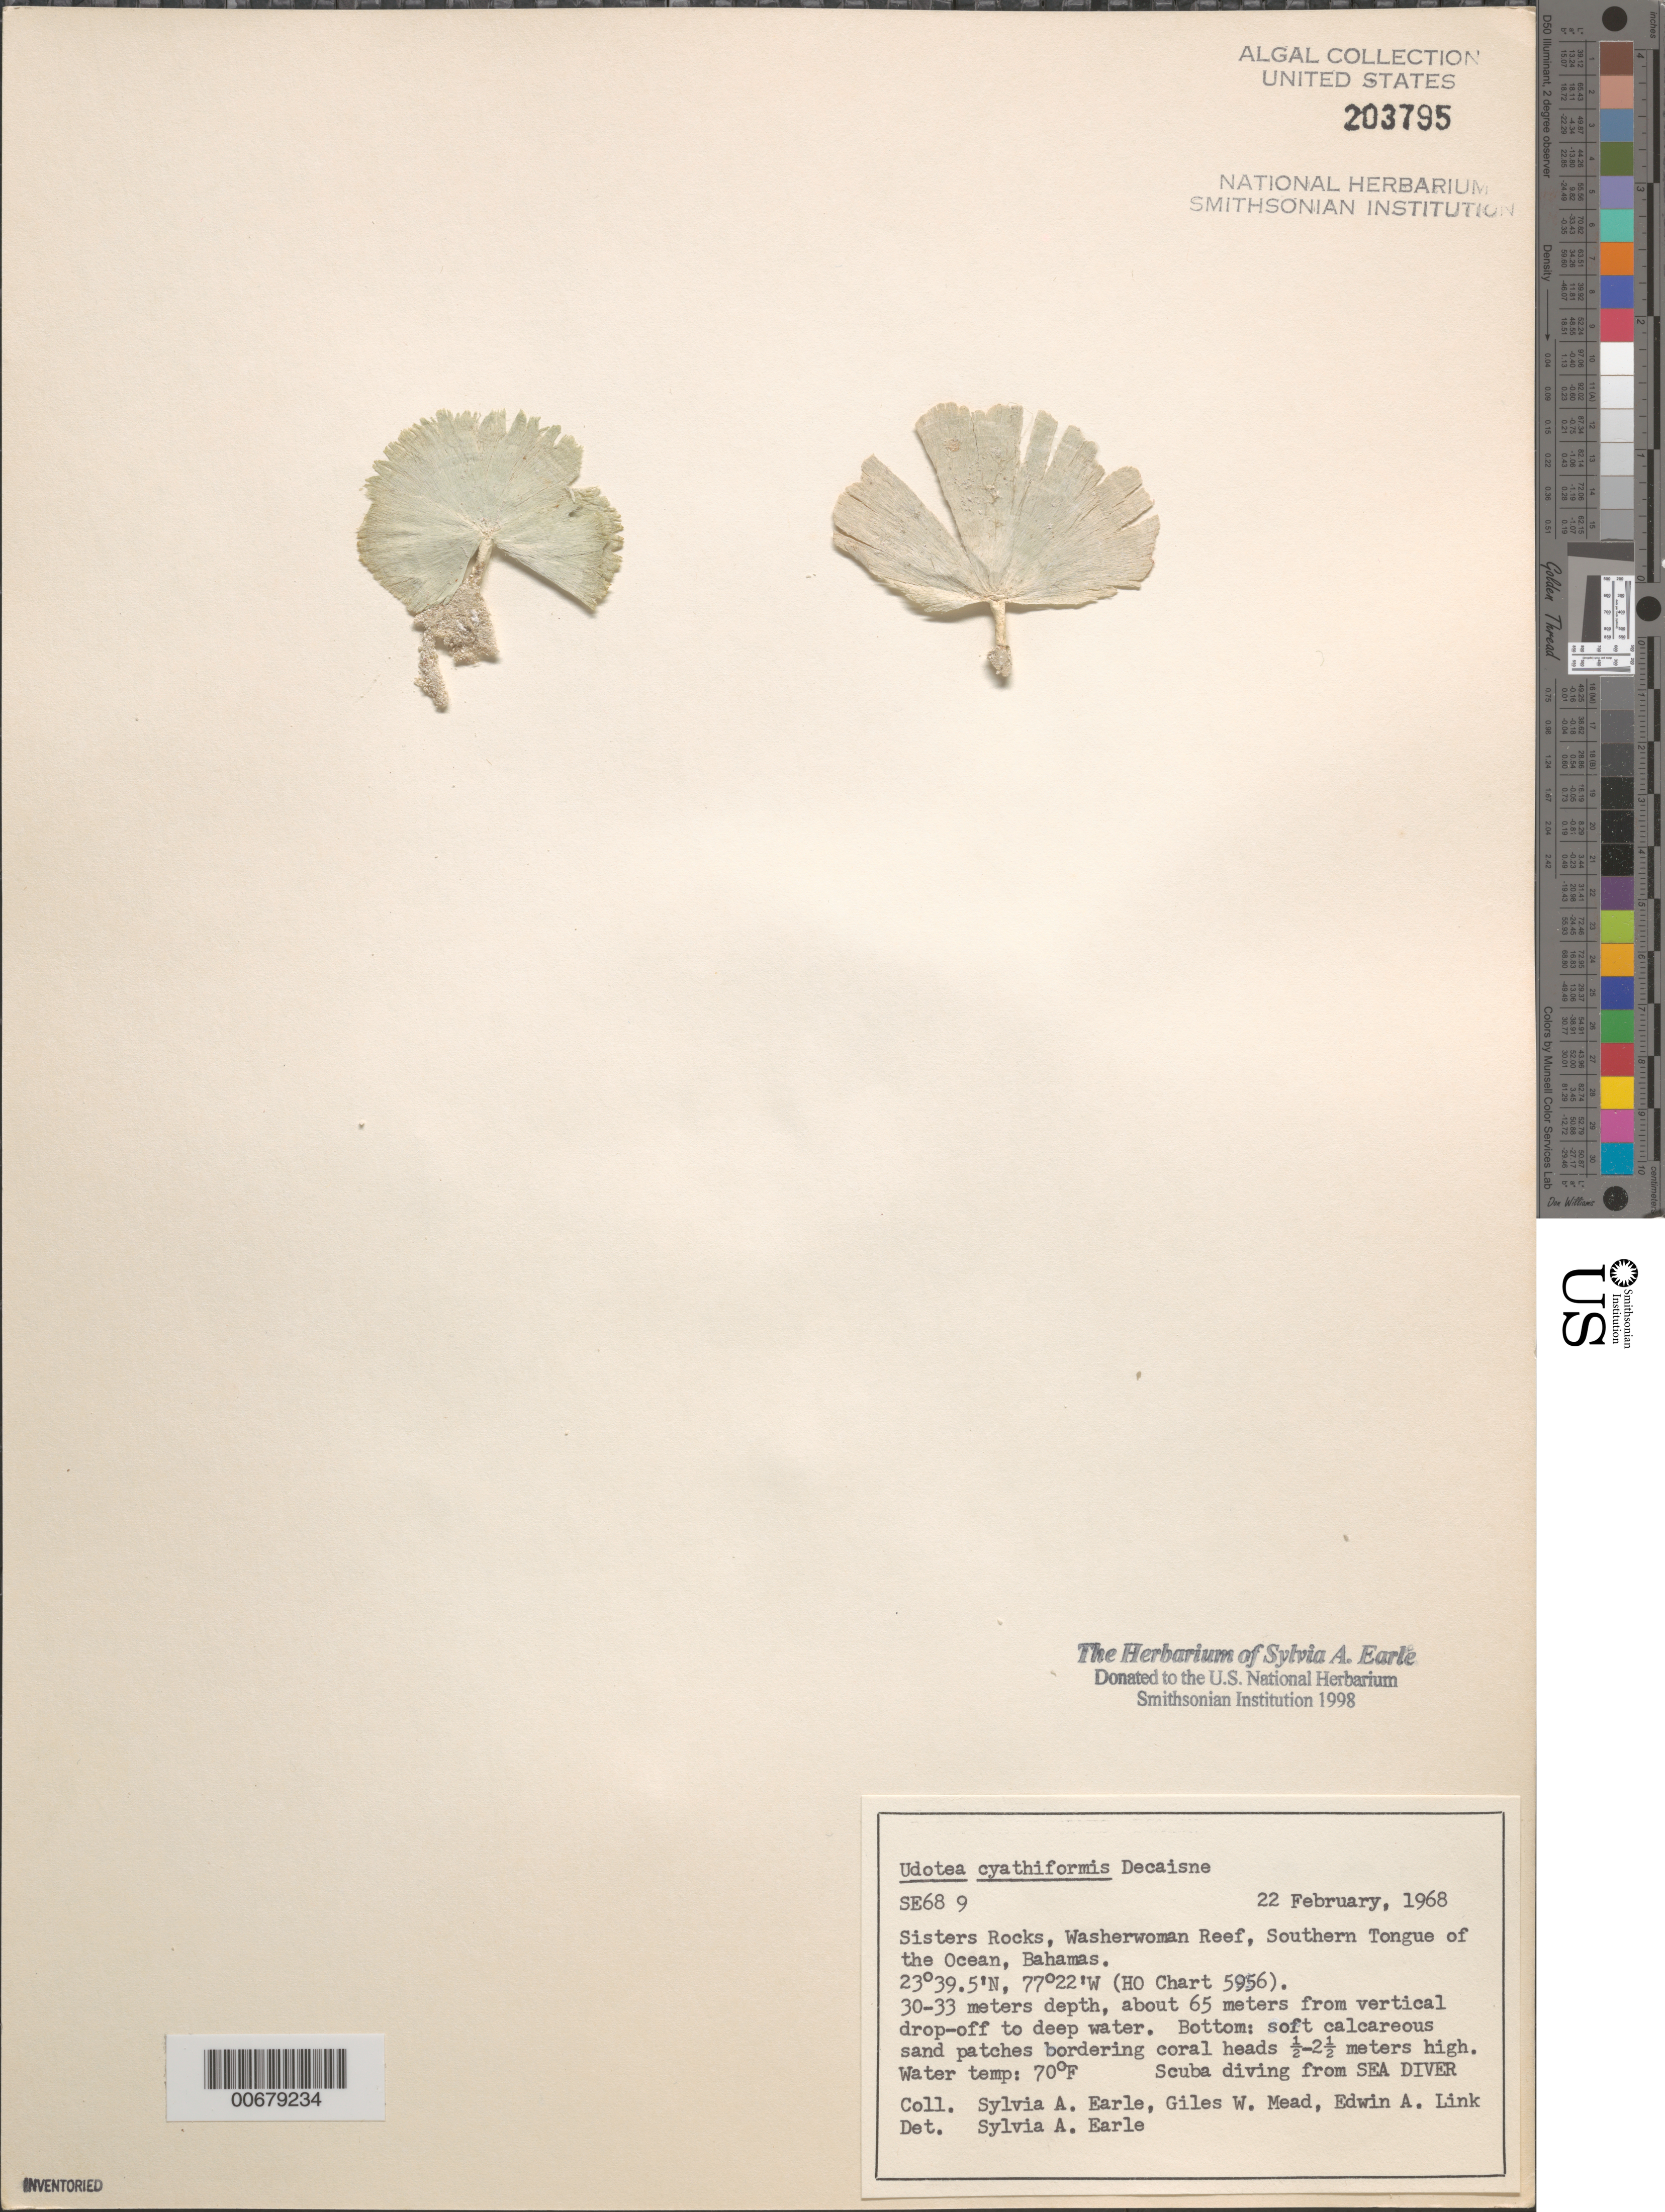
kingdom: Plantae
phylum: Chlorophyta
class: Ulvophyceae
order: Bryopsidales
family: Udoteaceae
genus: Udotea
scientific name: Udotea cyathiformis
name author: Decne.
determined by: Earle, S. A.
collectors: S. A. Earle, G. W. Mead & E. A. Link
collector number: SE 689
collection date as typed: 22 Feb 1968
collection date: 1968-02-22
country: Bahamas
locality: Sisters Rocks, Washerwoman Reef, Southern Tongue of the Ocean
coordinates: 23 39.5' N, 77 22' W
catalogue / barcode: US 203795